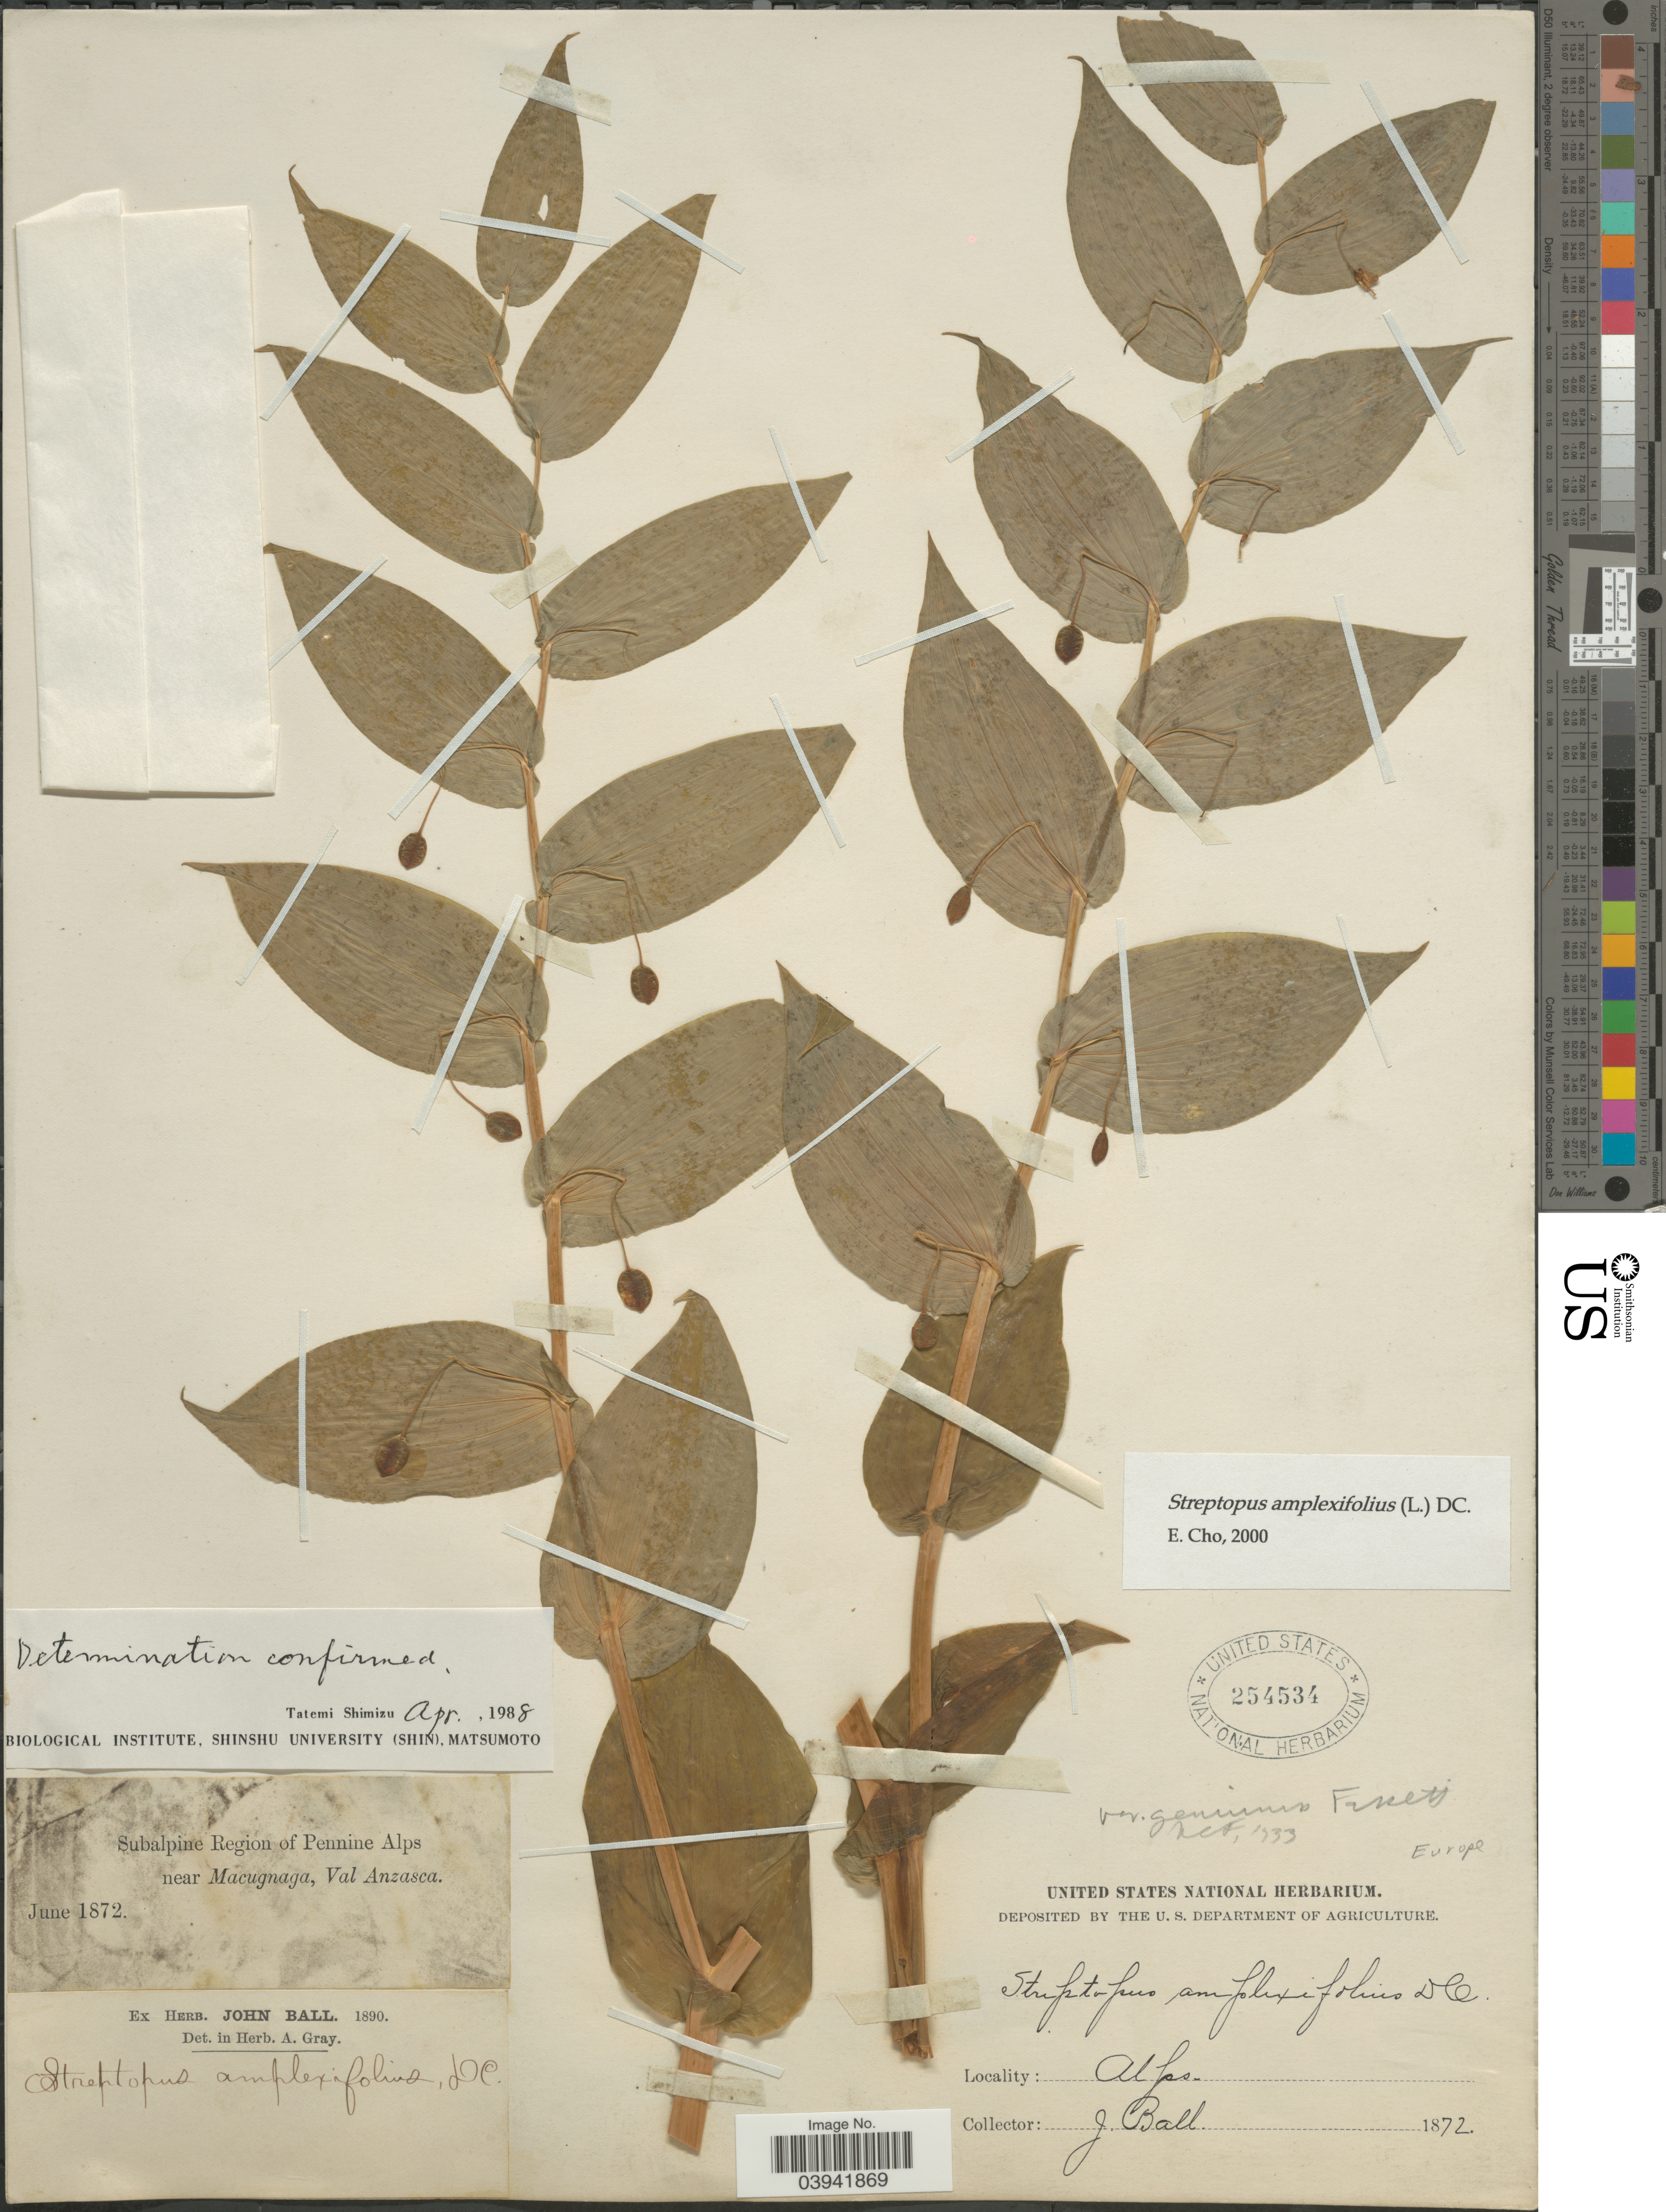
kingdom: Plantae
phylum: Tracheophyta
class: Liliopsida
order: Liliales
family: Liliaceae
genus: Streptopus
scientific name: Streptopus amplexifolius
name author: (L.) DC.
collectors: J. Ball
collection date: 1872-06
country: Italy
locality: Subalpine Region of Pennine Alps near Macugnaga, Val Anzasca.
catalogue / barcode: US 254534